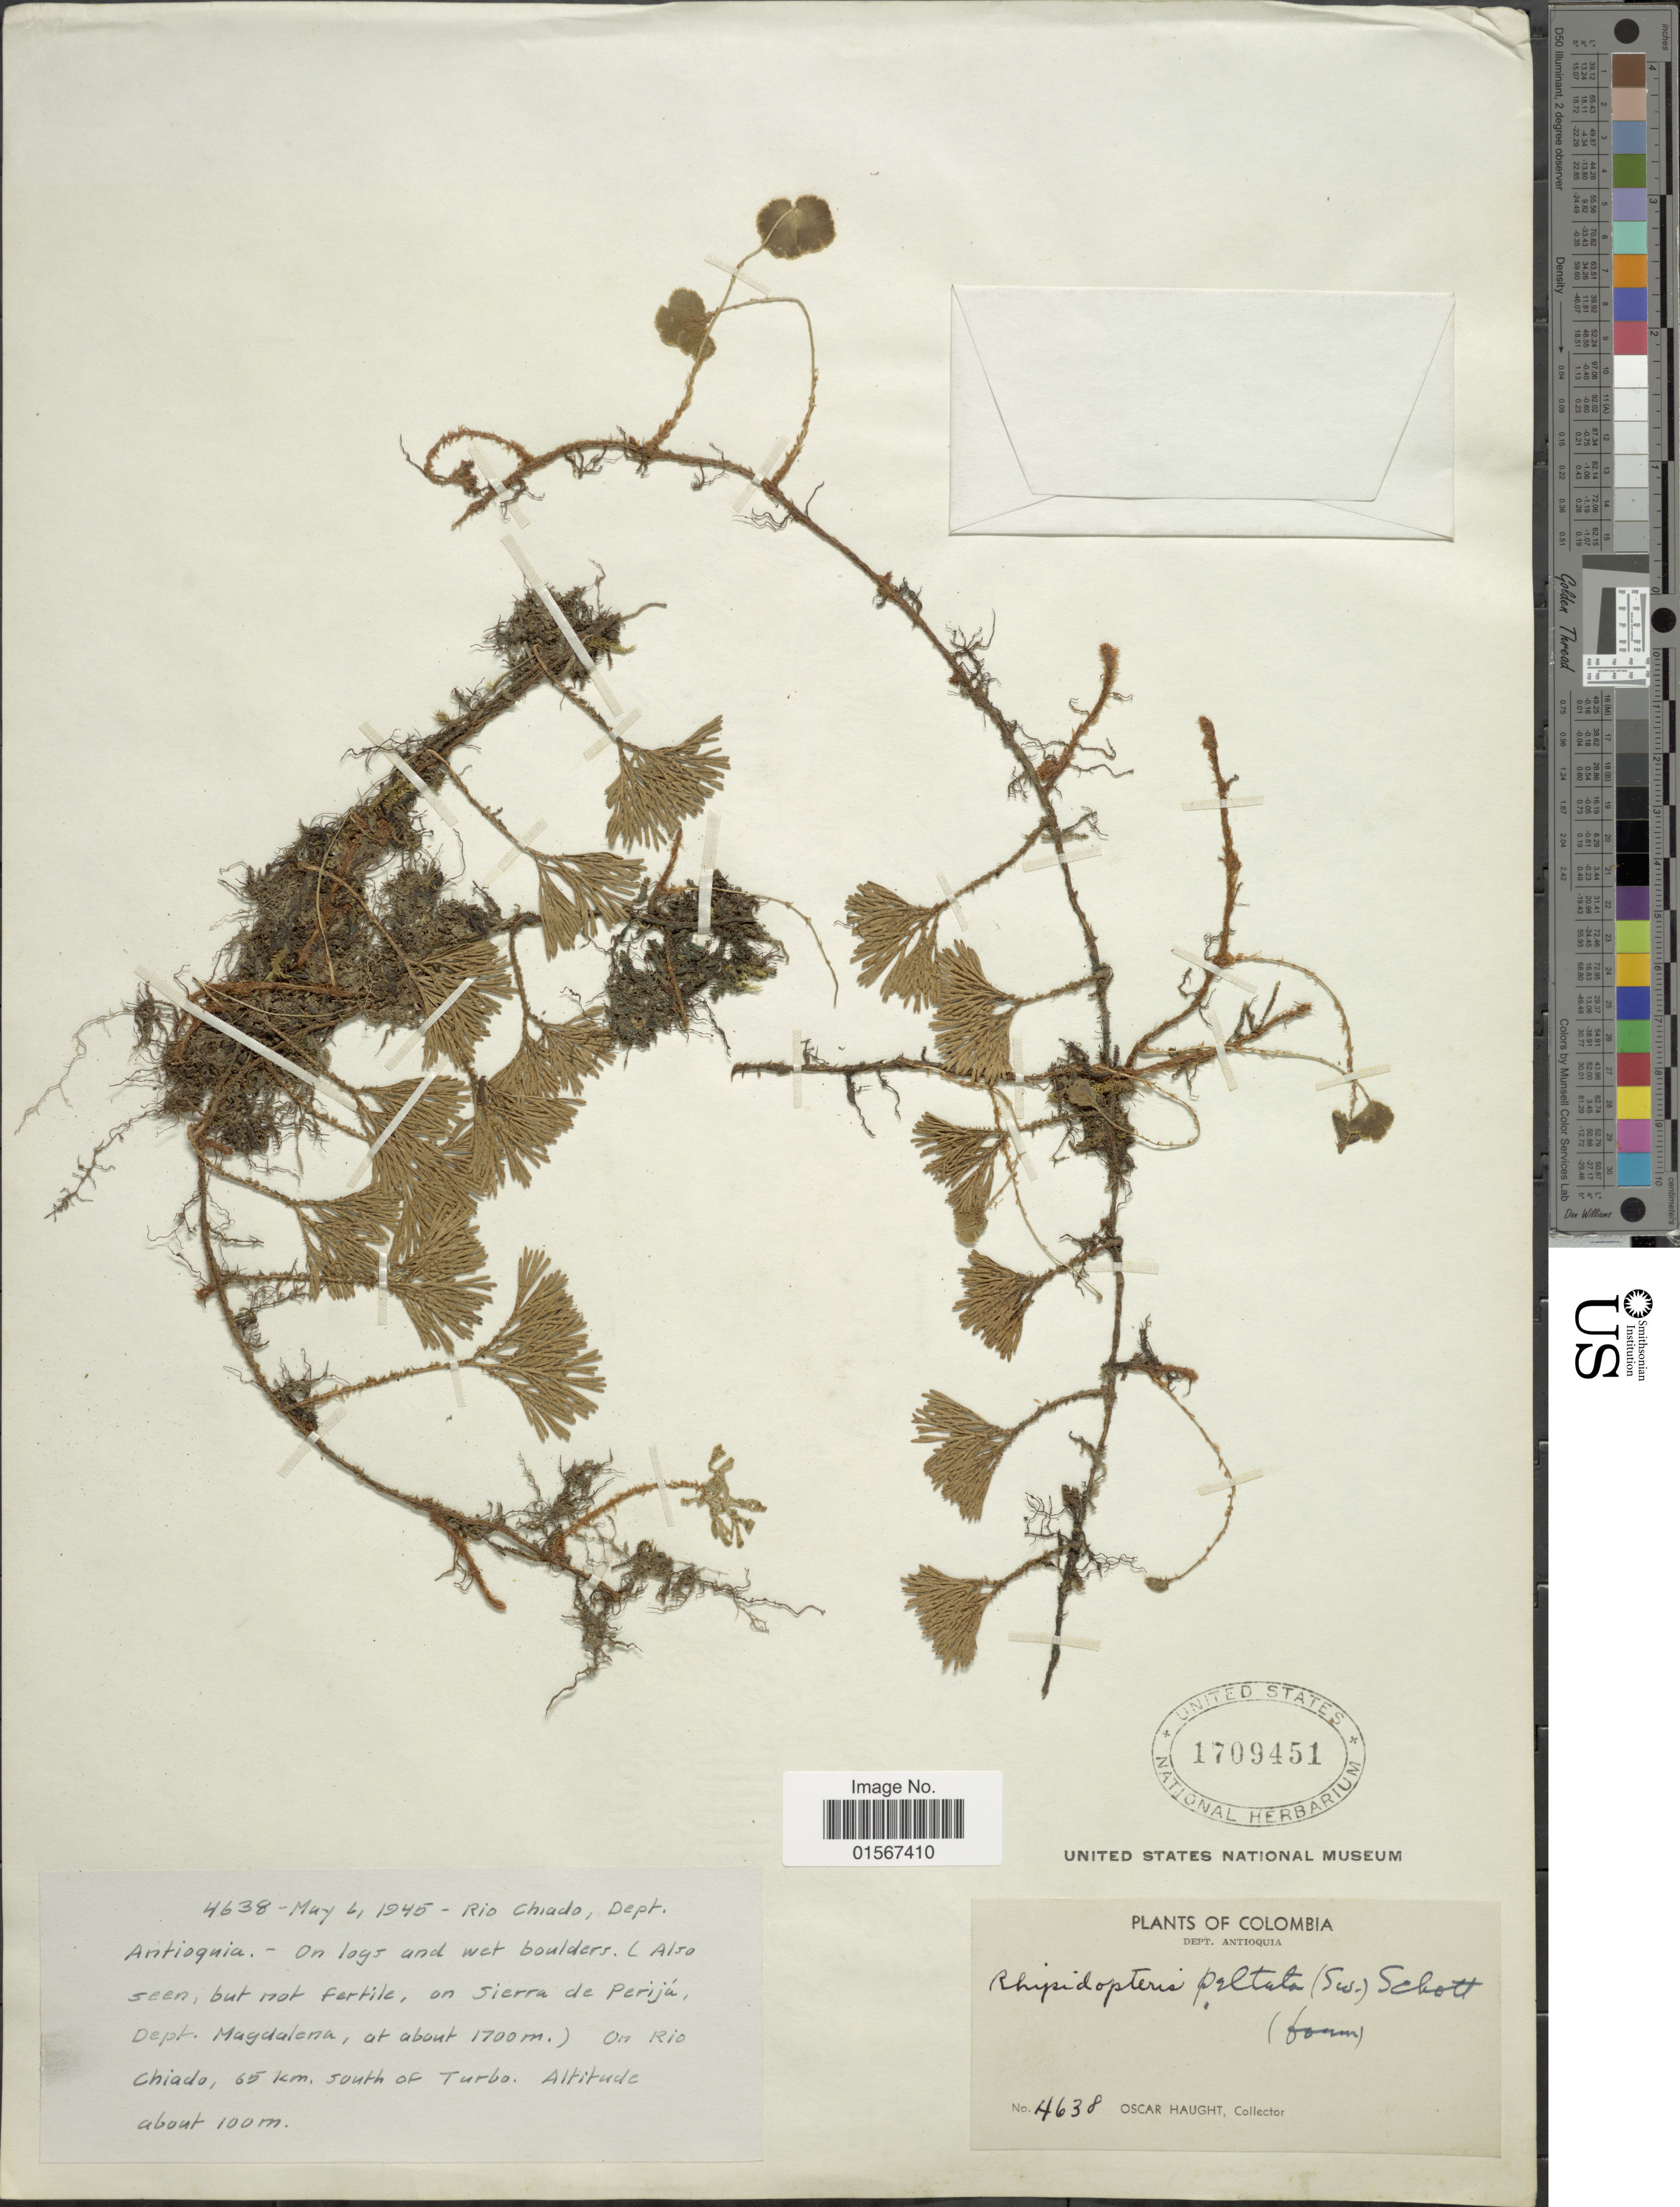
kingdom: Plantae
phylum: Tracheophyta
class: Polypodiopsida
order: Polypodiales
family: Dryopteridaceae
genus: Elaphoglossum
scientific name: Elaphoglossum peltatum f. peltatum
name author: (Sw.) Urb.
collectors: O. L. Haught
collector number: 4638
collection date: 1945-05-06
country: Colombia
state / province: Antioquia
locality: Colombia, Dept. Antioquia, on Rio Chiado, 65 km. south of Turbo.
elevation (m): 100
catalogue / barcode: US 1709451